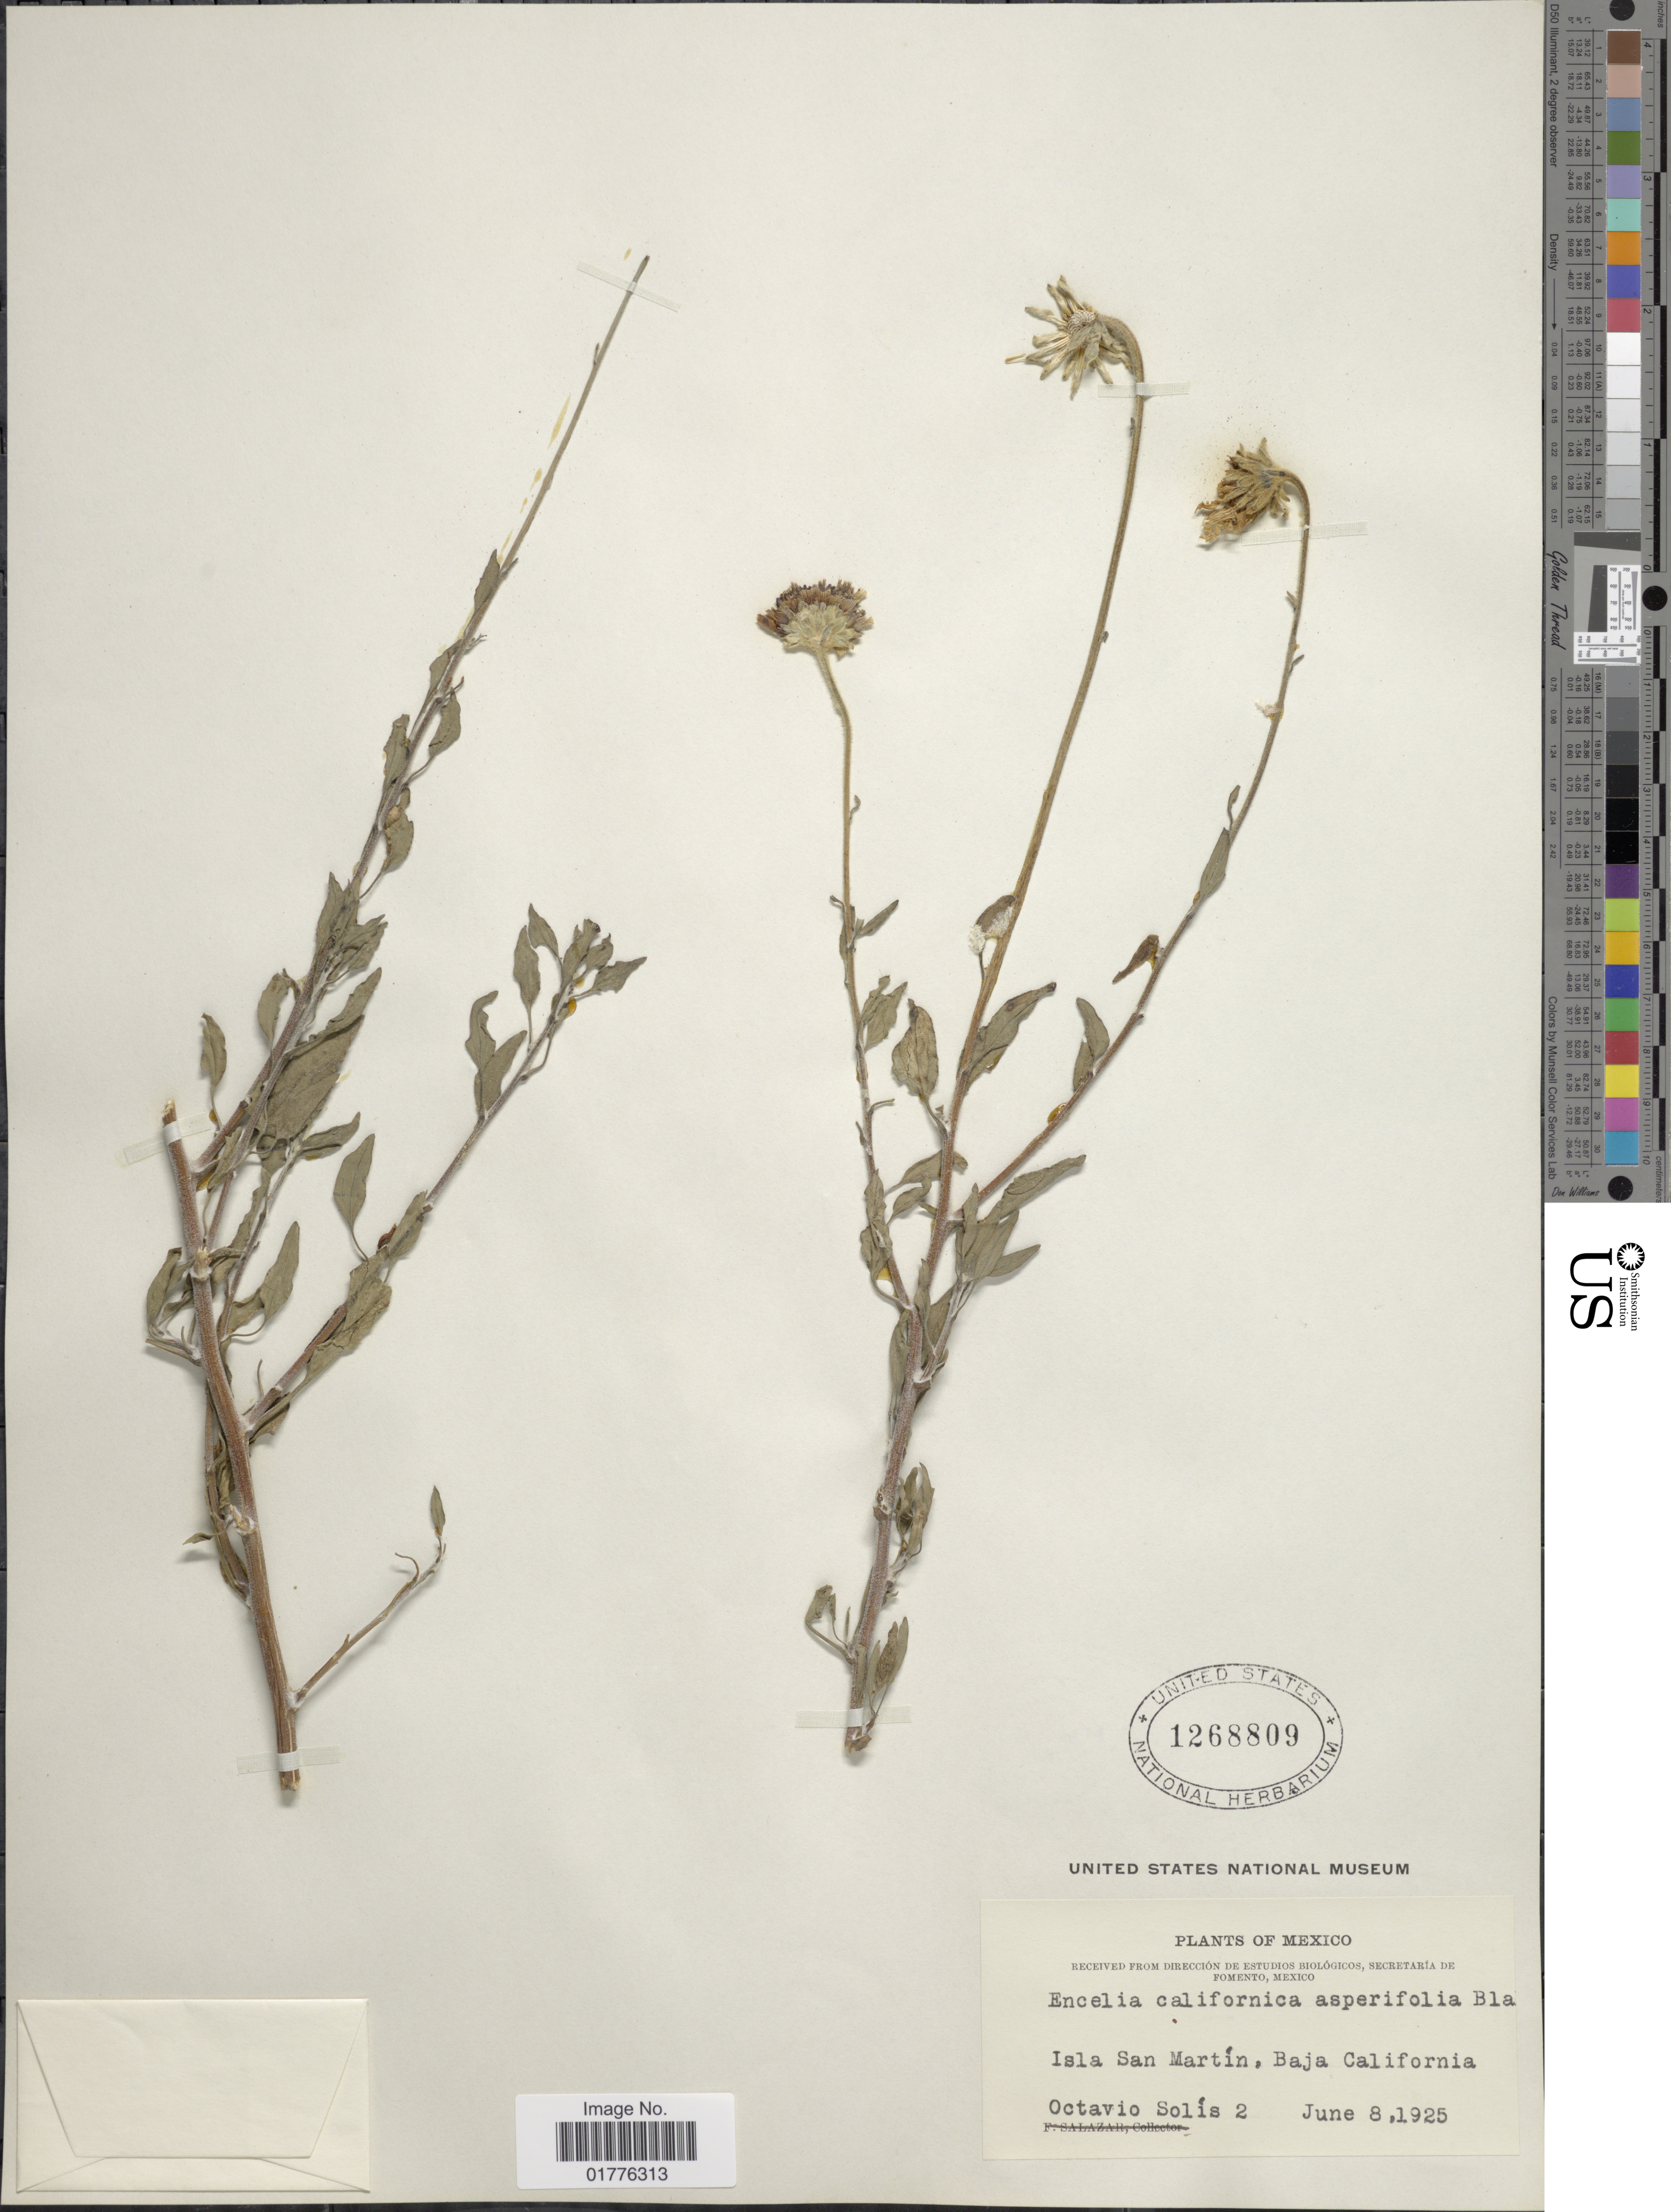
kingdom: Plantae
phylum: Tracheophyta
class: Magnoliopsida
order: Asterales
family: Asteraceae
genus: Encelia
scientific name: Encelia californica var. asperifolia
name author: S.F. Blake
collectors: O. Solis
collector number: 2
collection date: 1925-06-08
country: Mexico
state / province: Baja California Sur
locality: Isla San Martin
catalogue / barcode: US 1268809